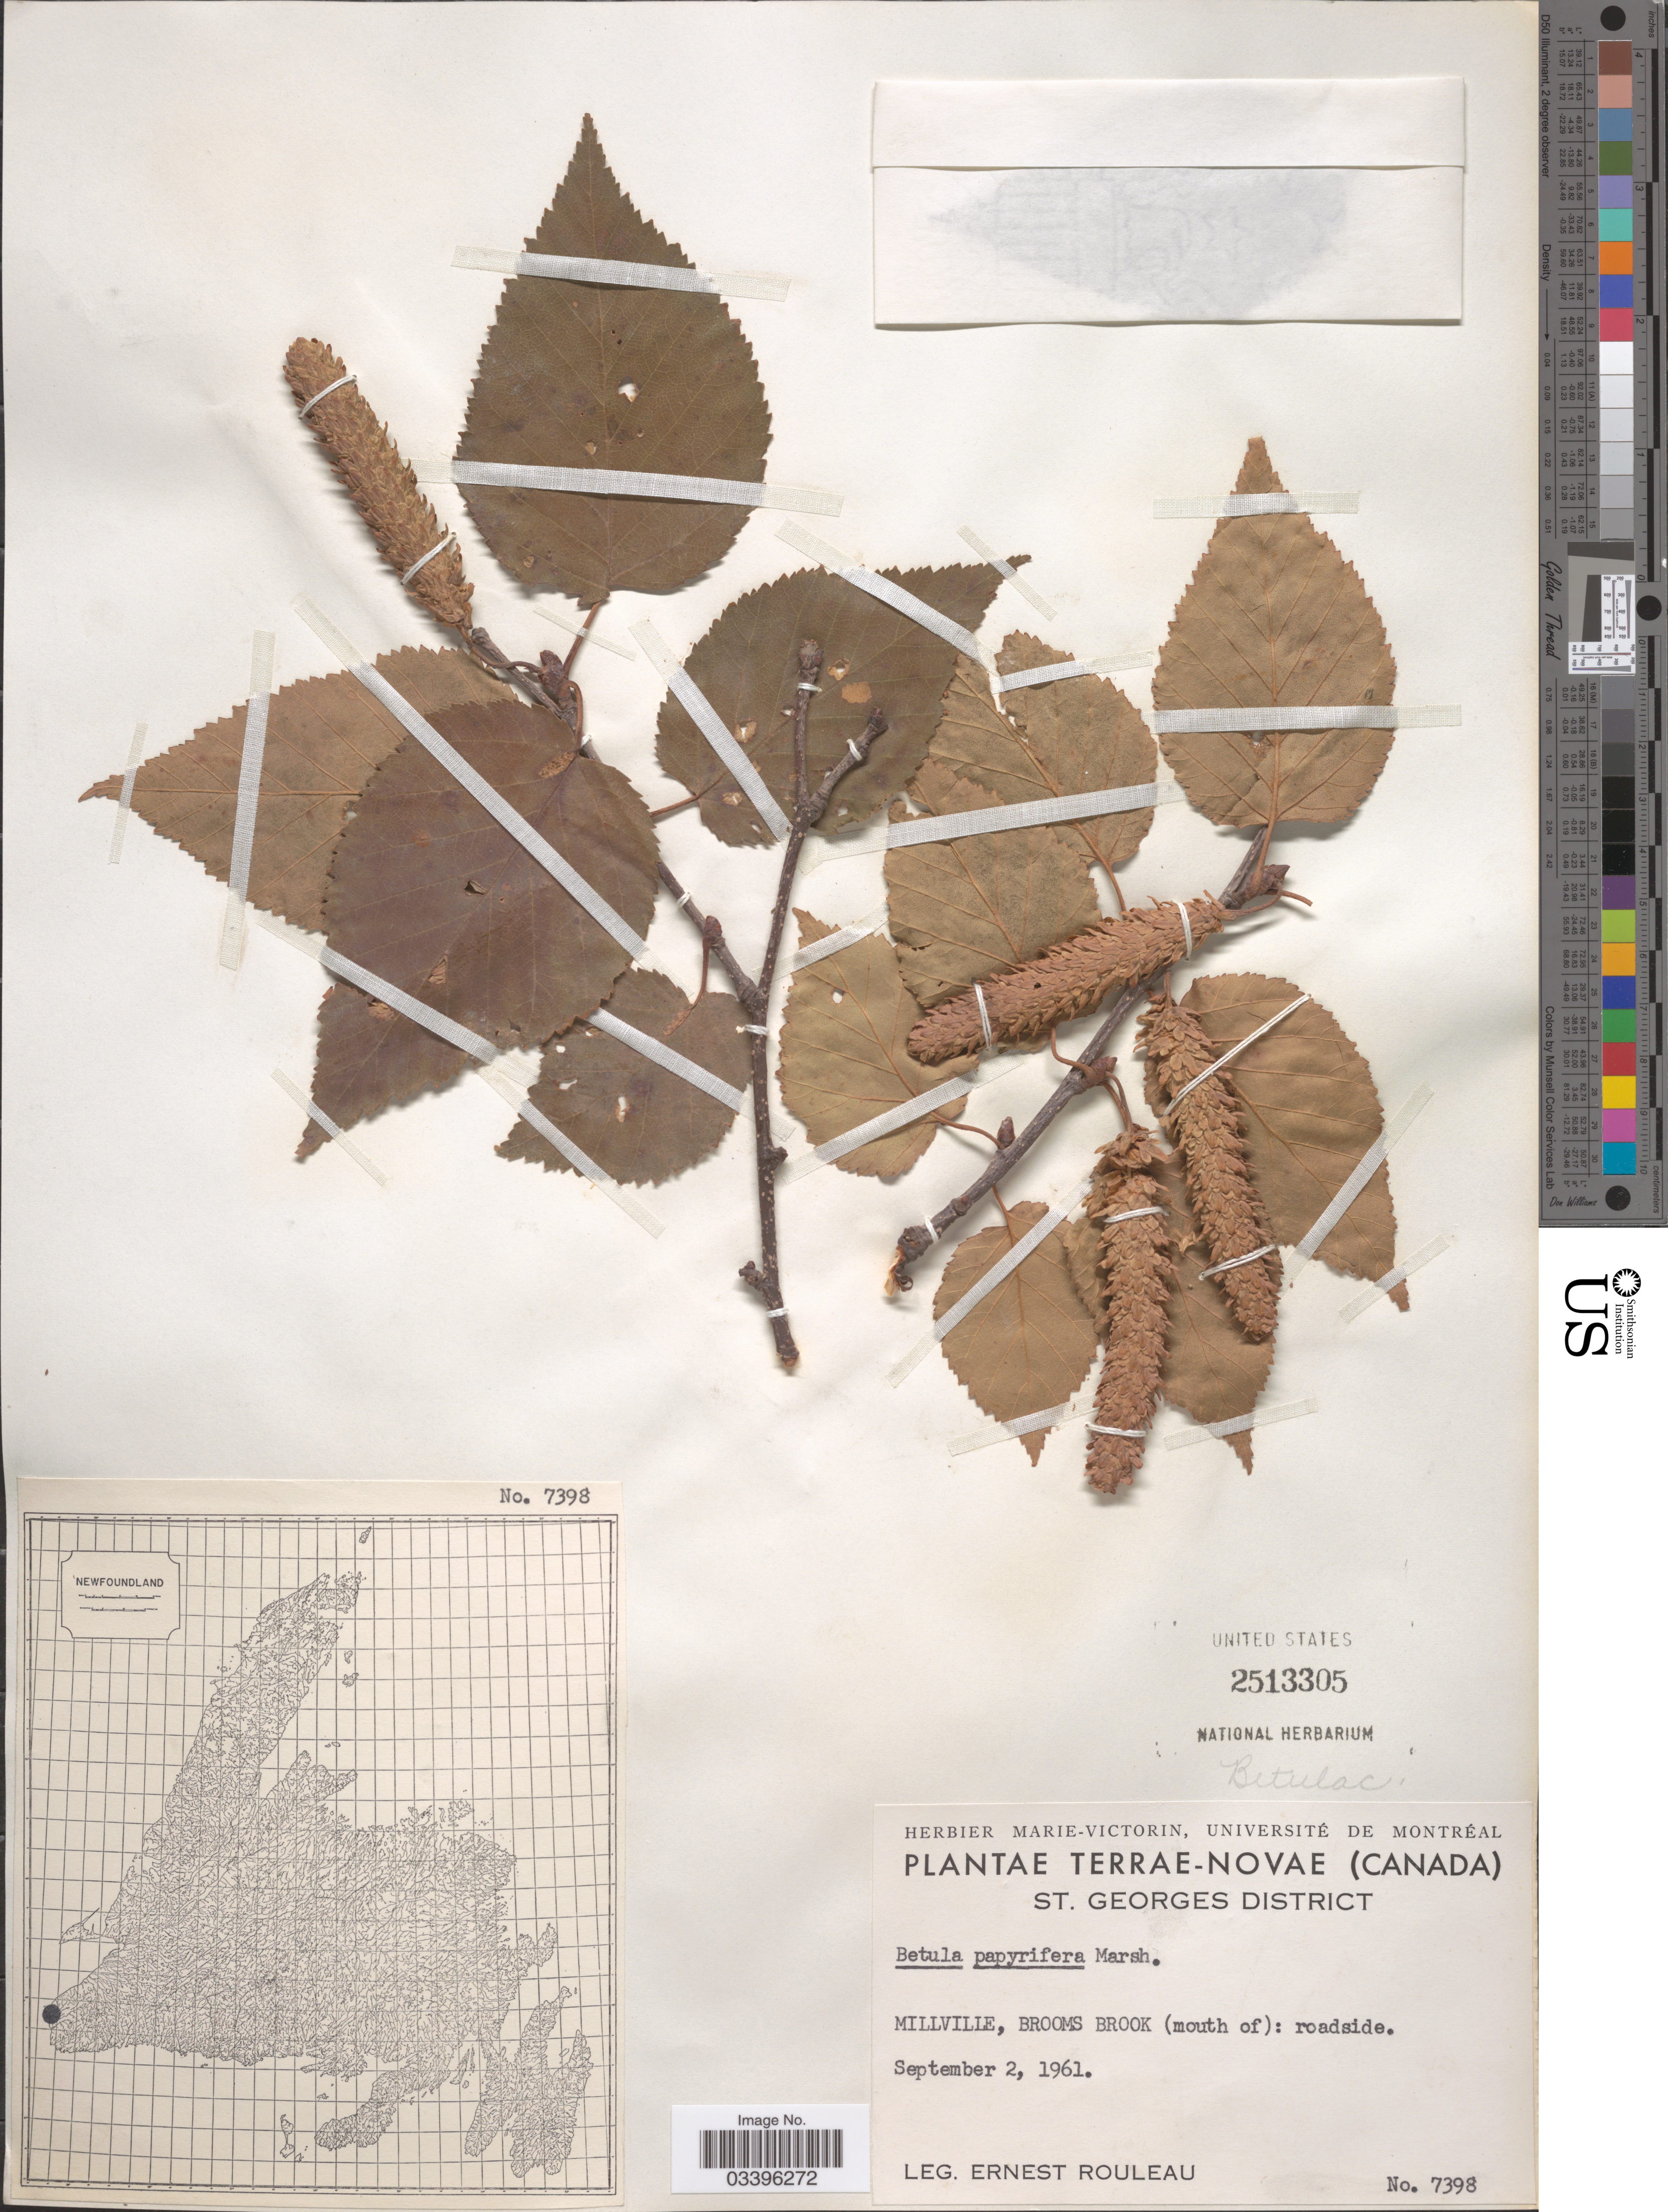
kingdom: Plantae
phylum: Tracheophyta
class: Magnoliopsida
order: Fagales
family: Betulaceae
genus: Betula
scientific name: Betula papyrifera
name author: Marshall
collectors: E. Rouleau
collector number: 7398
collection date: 1961-09-02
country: Canada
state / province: Newfoundland and Labrador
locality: Terrae-Novae. St. Georges District. Millville, Brooms Brook (mouth of): roadside.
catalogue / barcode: US 2513305